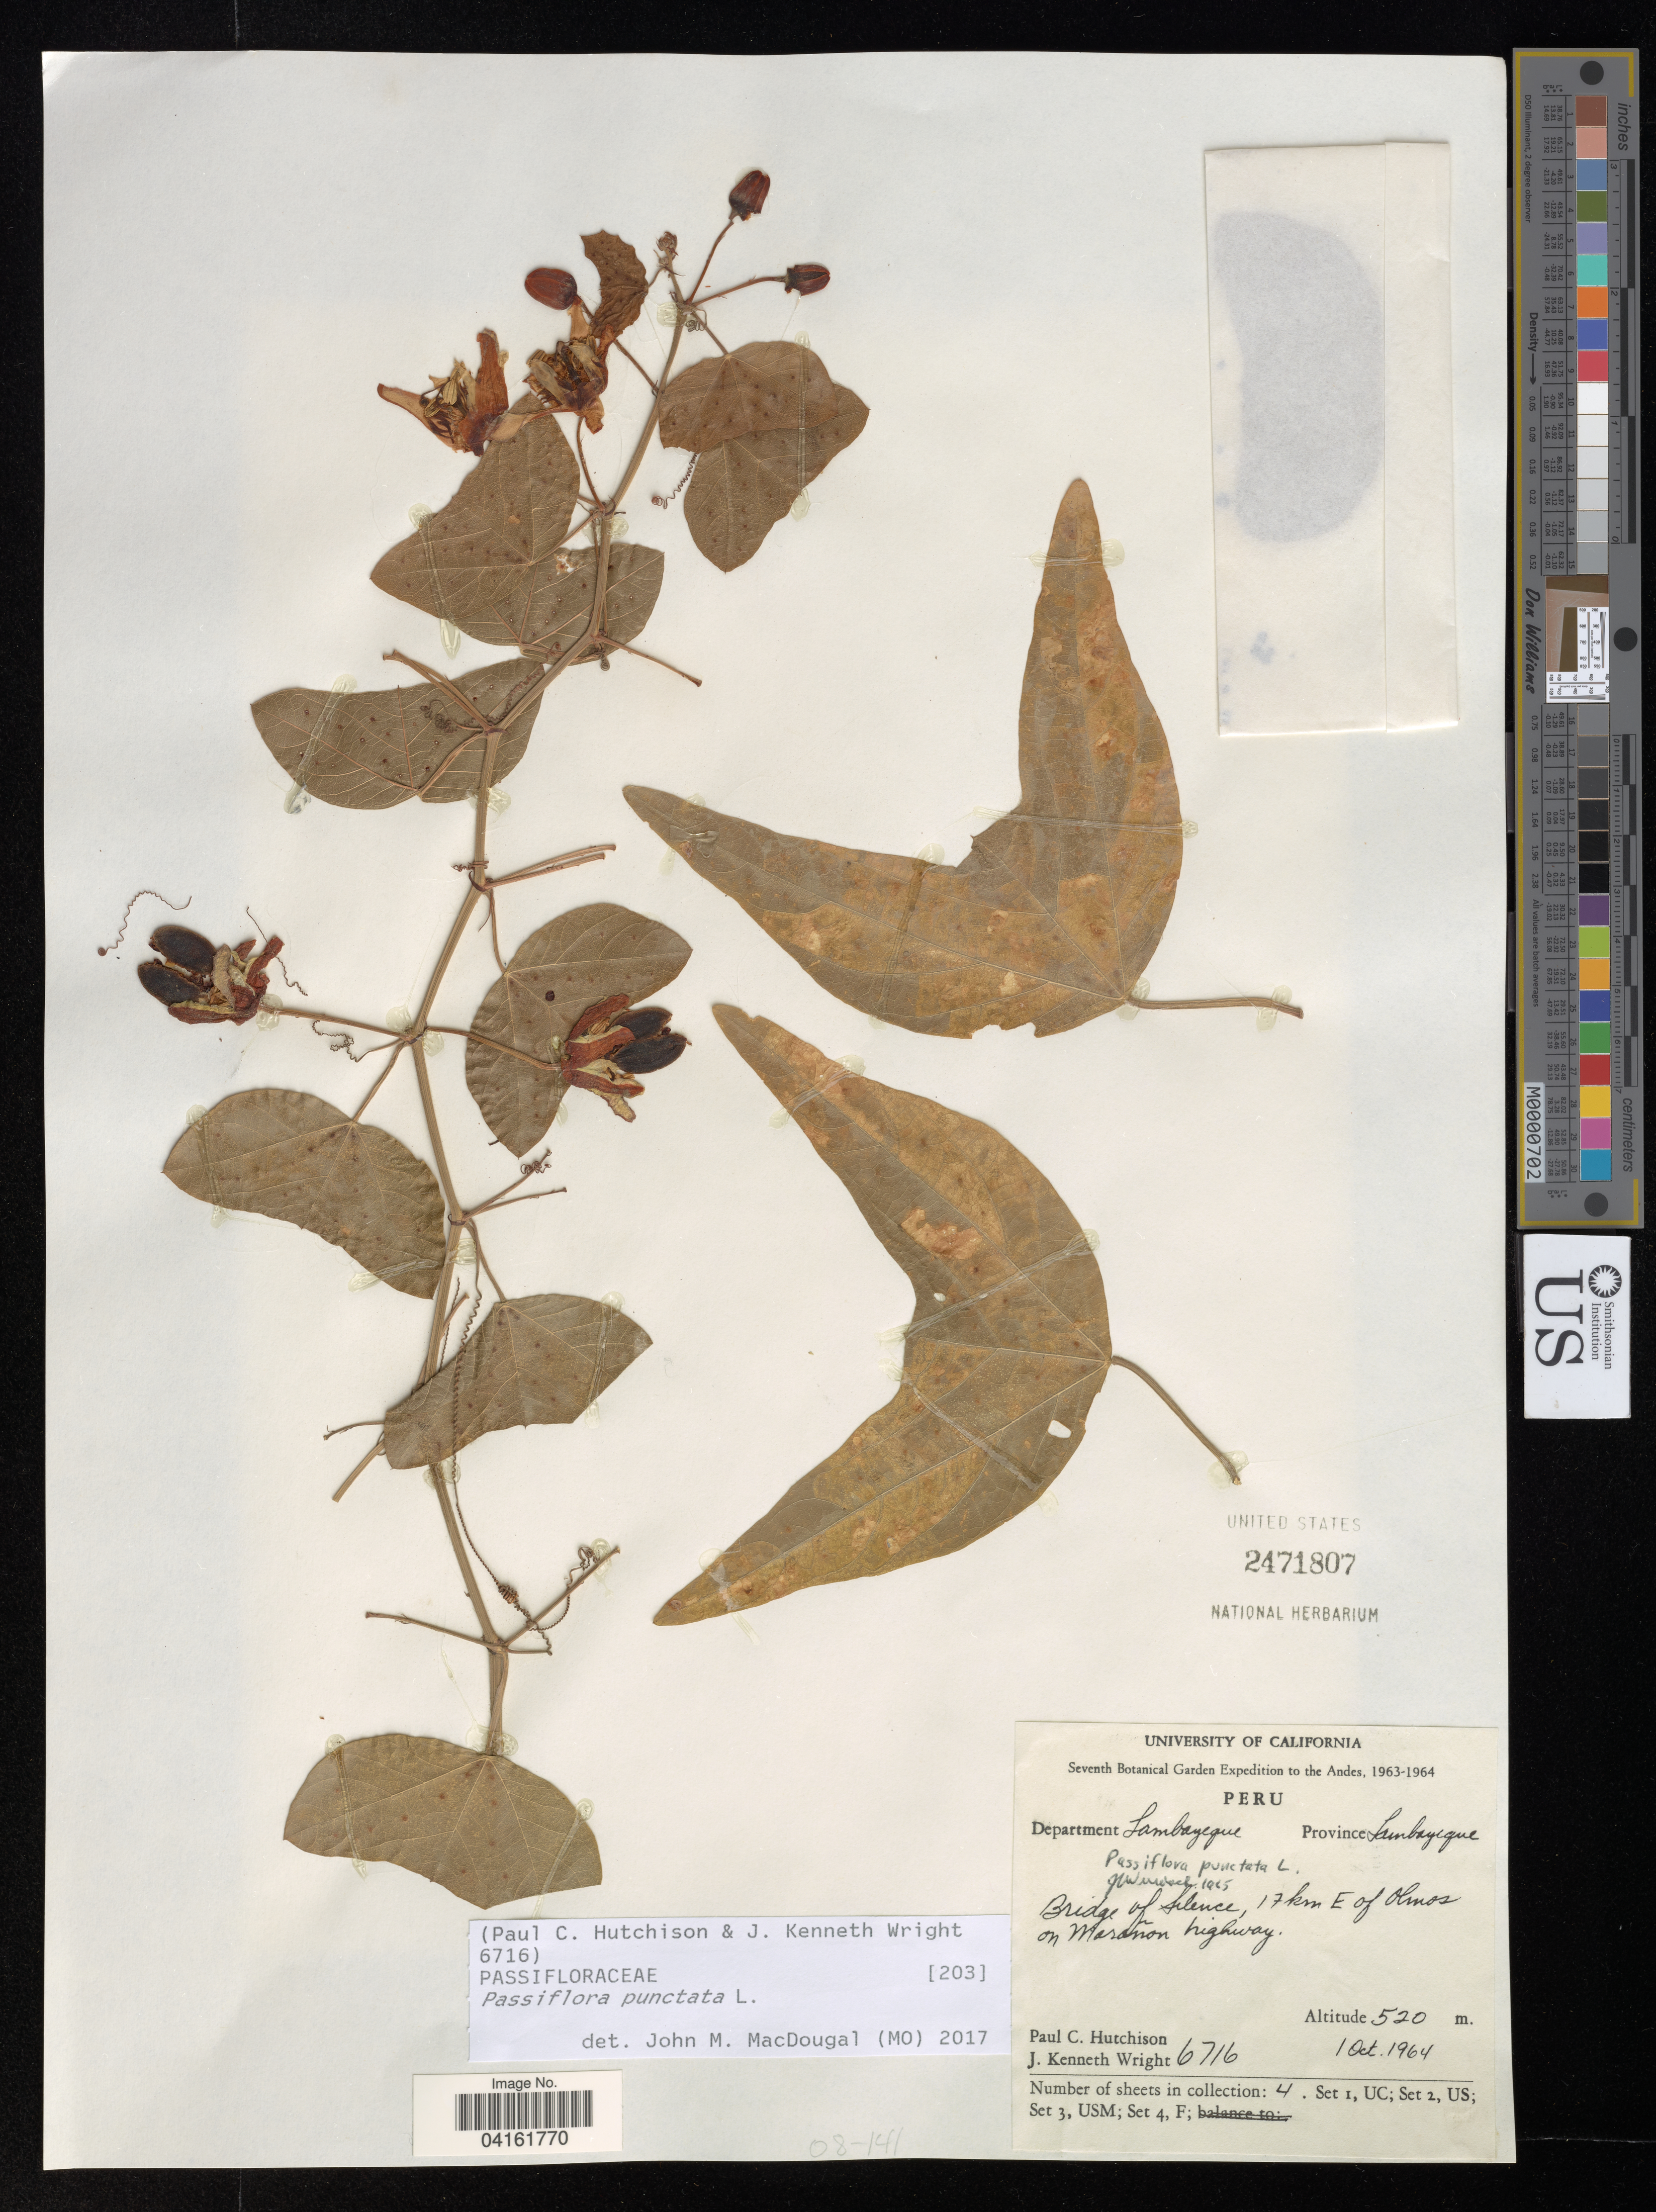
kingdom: Plantae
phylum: Tracheophyta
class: Magnoliopsida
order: Malpighiales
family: Passifloraceae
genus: Passiflora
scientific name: Passiflora punctata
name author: L.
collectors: P. C. Hutchison & J. K. Wright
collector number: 6716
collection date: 1964-10-01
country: Peru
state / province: Lambayeque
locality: Province Lambayeque. Bridge of Silence, 17 km E of Olmos on Marañon highway.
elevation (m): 520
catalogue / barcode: US 2471807